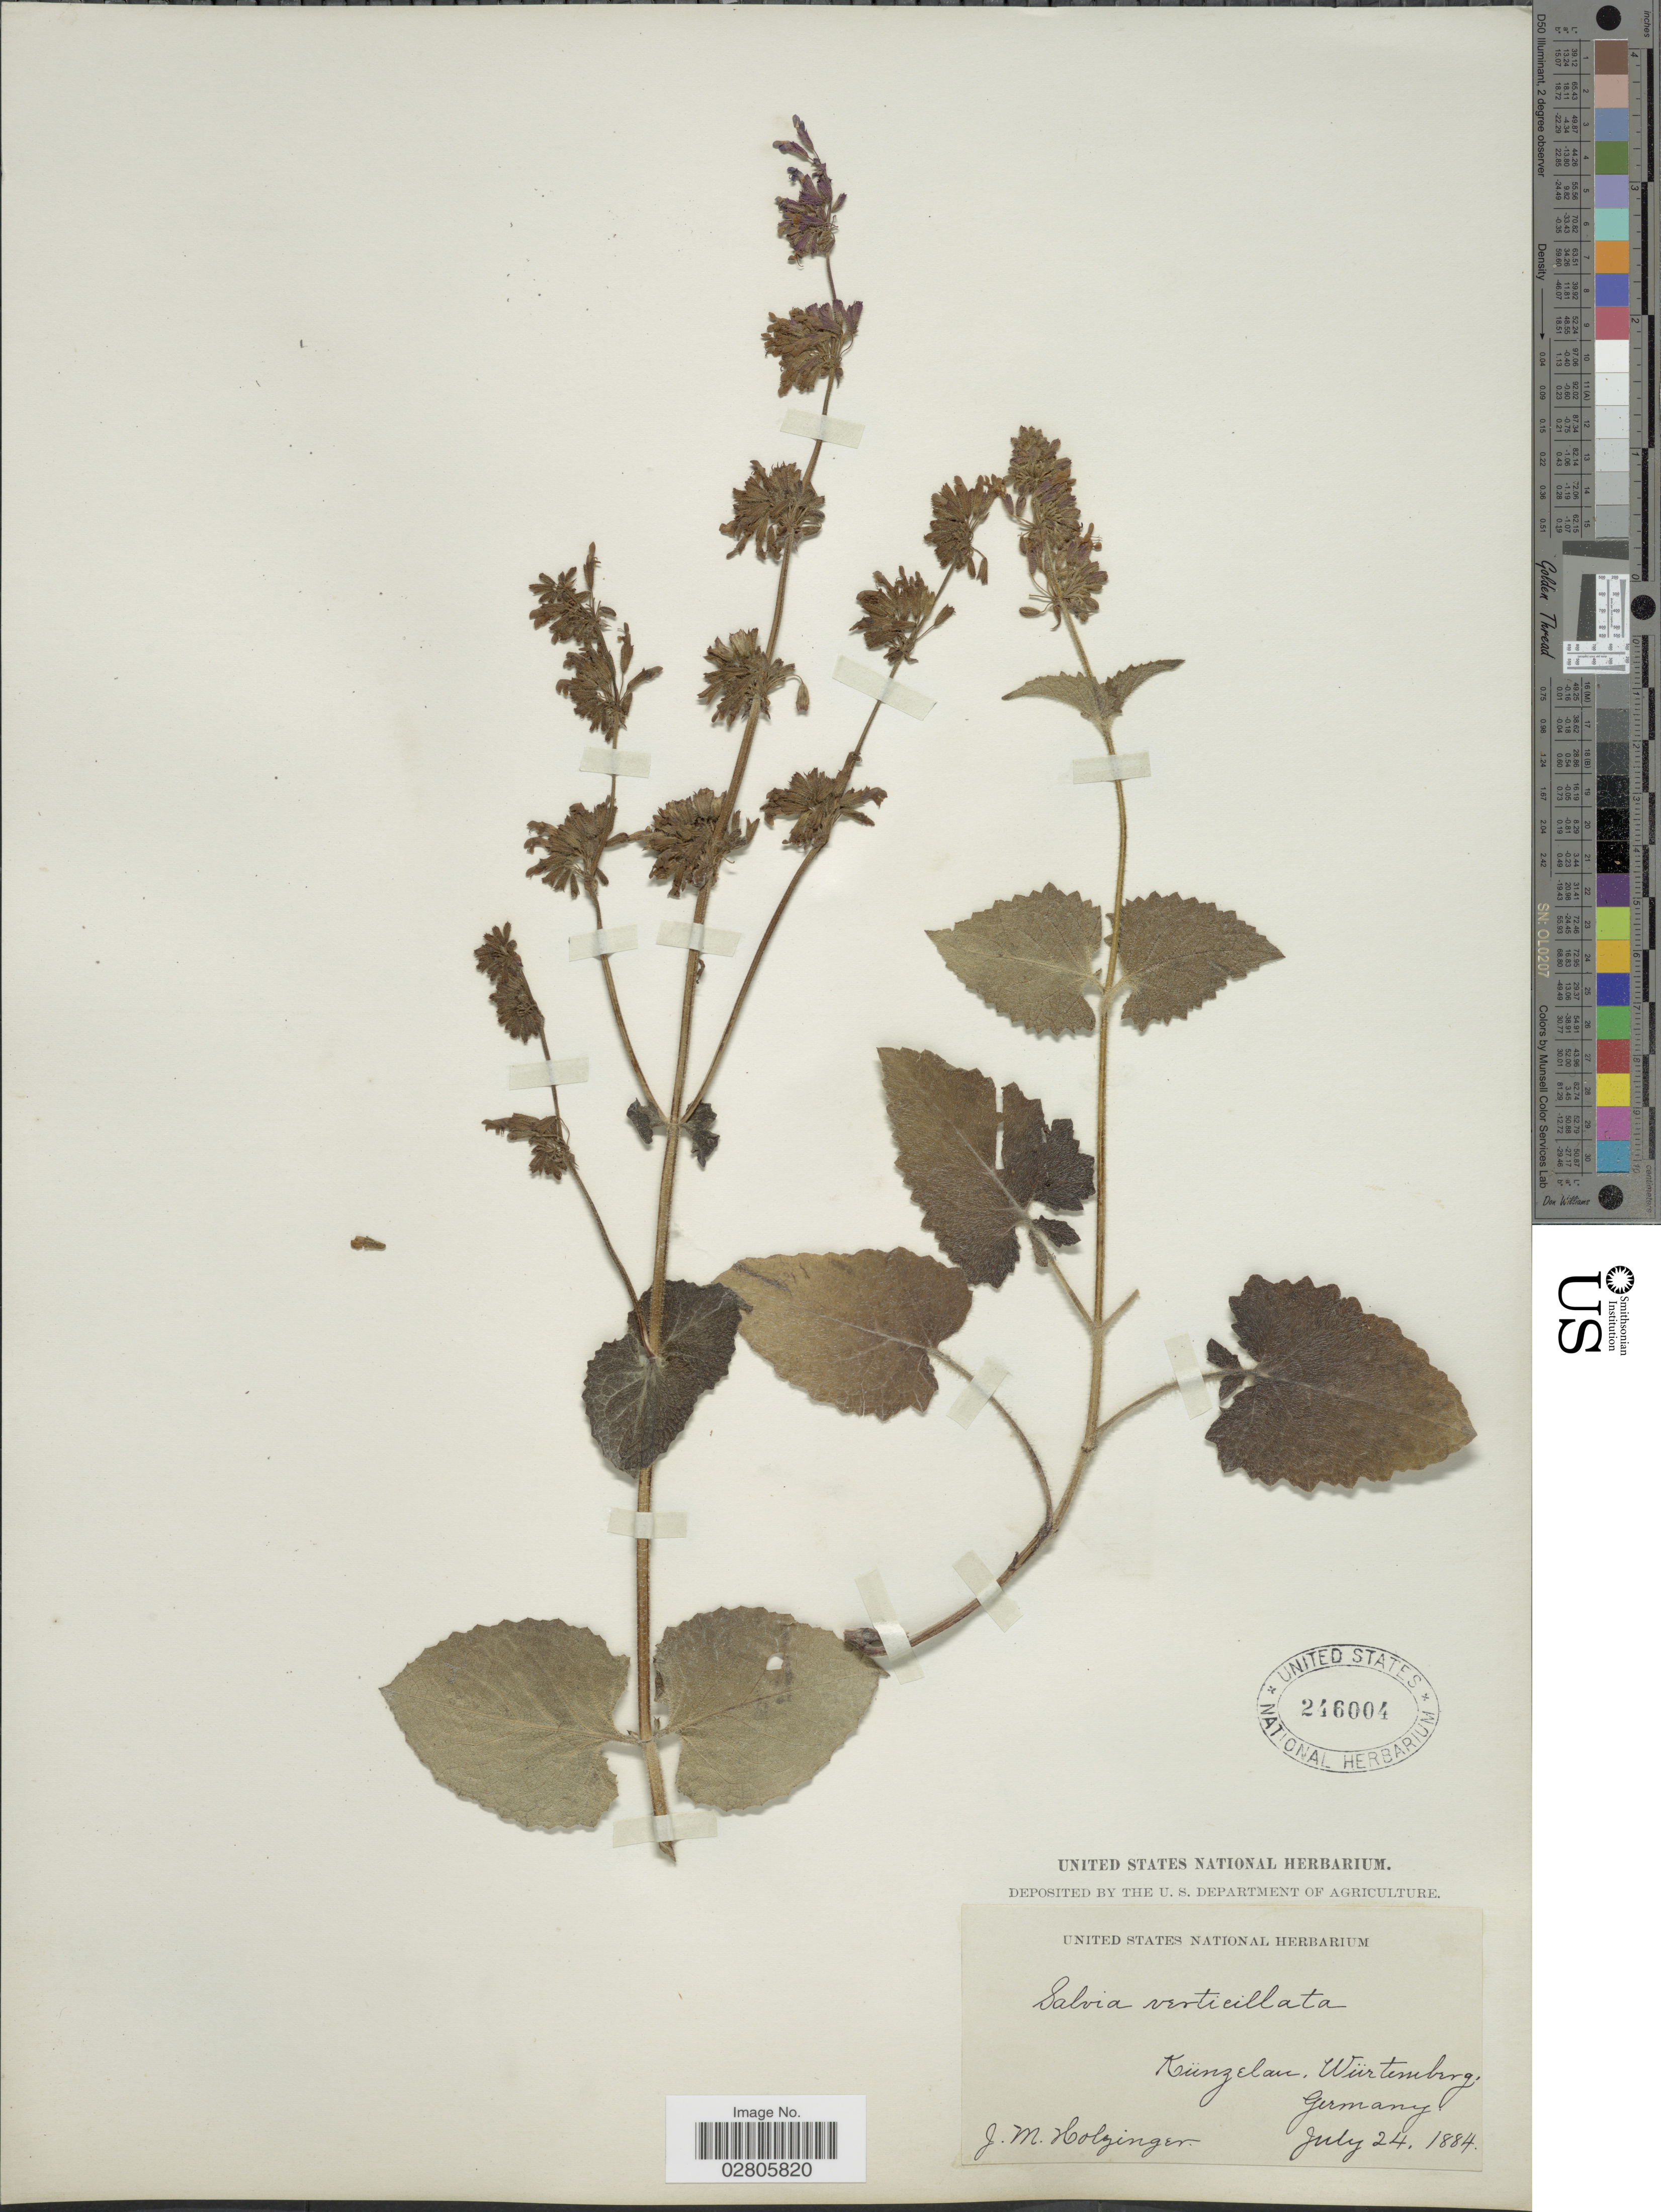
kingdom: Plantae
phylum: Tracheophyta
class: Magnoliopsida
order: Lamiales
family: Lamiaceae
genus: Salvia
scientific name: Salvia verticillata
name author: L.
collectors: J. M. Holzinger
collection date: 1884-07-24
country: Germany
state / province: Baden-Württemberg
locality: Künzelan, Würtemberg.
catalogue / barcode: US 246004